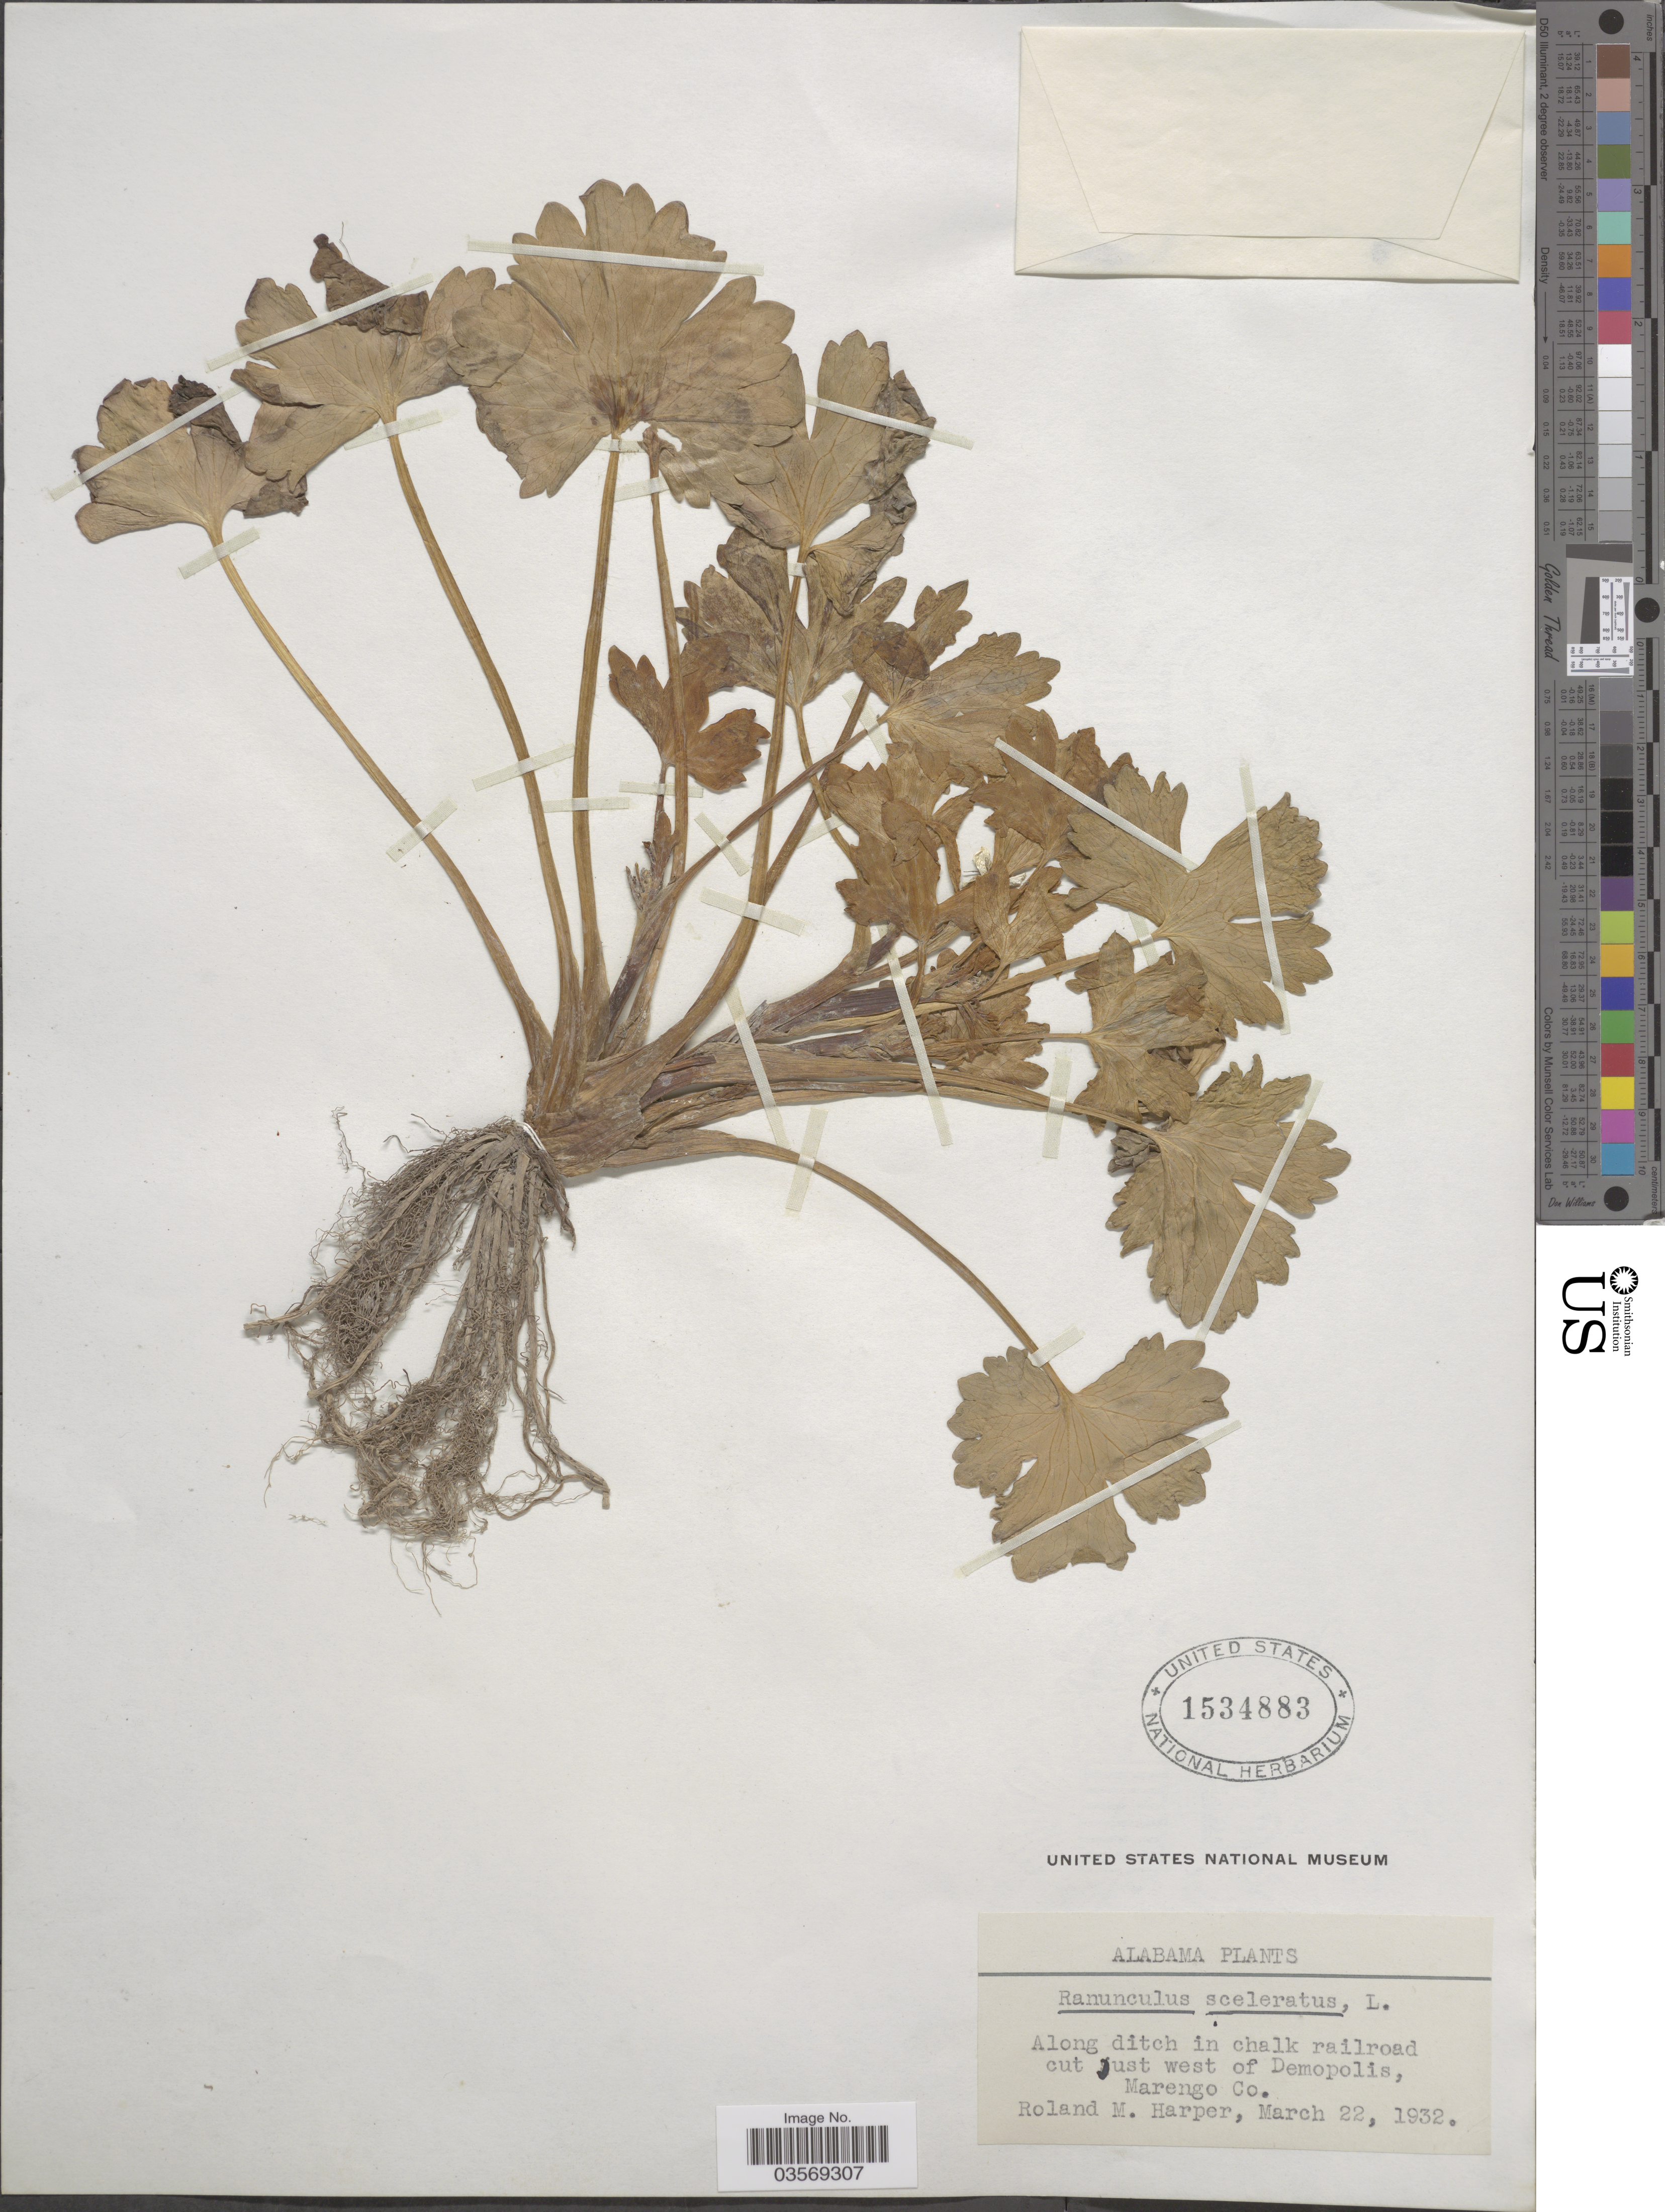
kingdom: Plantae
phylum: Tracheophyta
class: Magnoliopsida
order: Ranunculales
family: Ranunculaceae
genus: Ranunculus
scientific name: Ranunculus sceleratus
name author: L.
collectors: R. M. Harper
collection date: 1932-03-22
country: United States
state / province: Alabama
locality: Along ditch in chalk railroad cut just west of Demopolis, Marengo Co.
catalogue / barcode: US 1534883